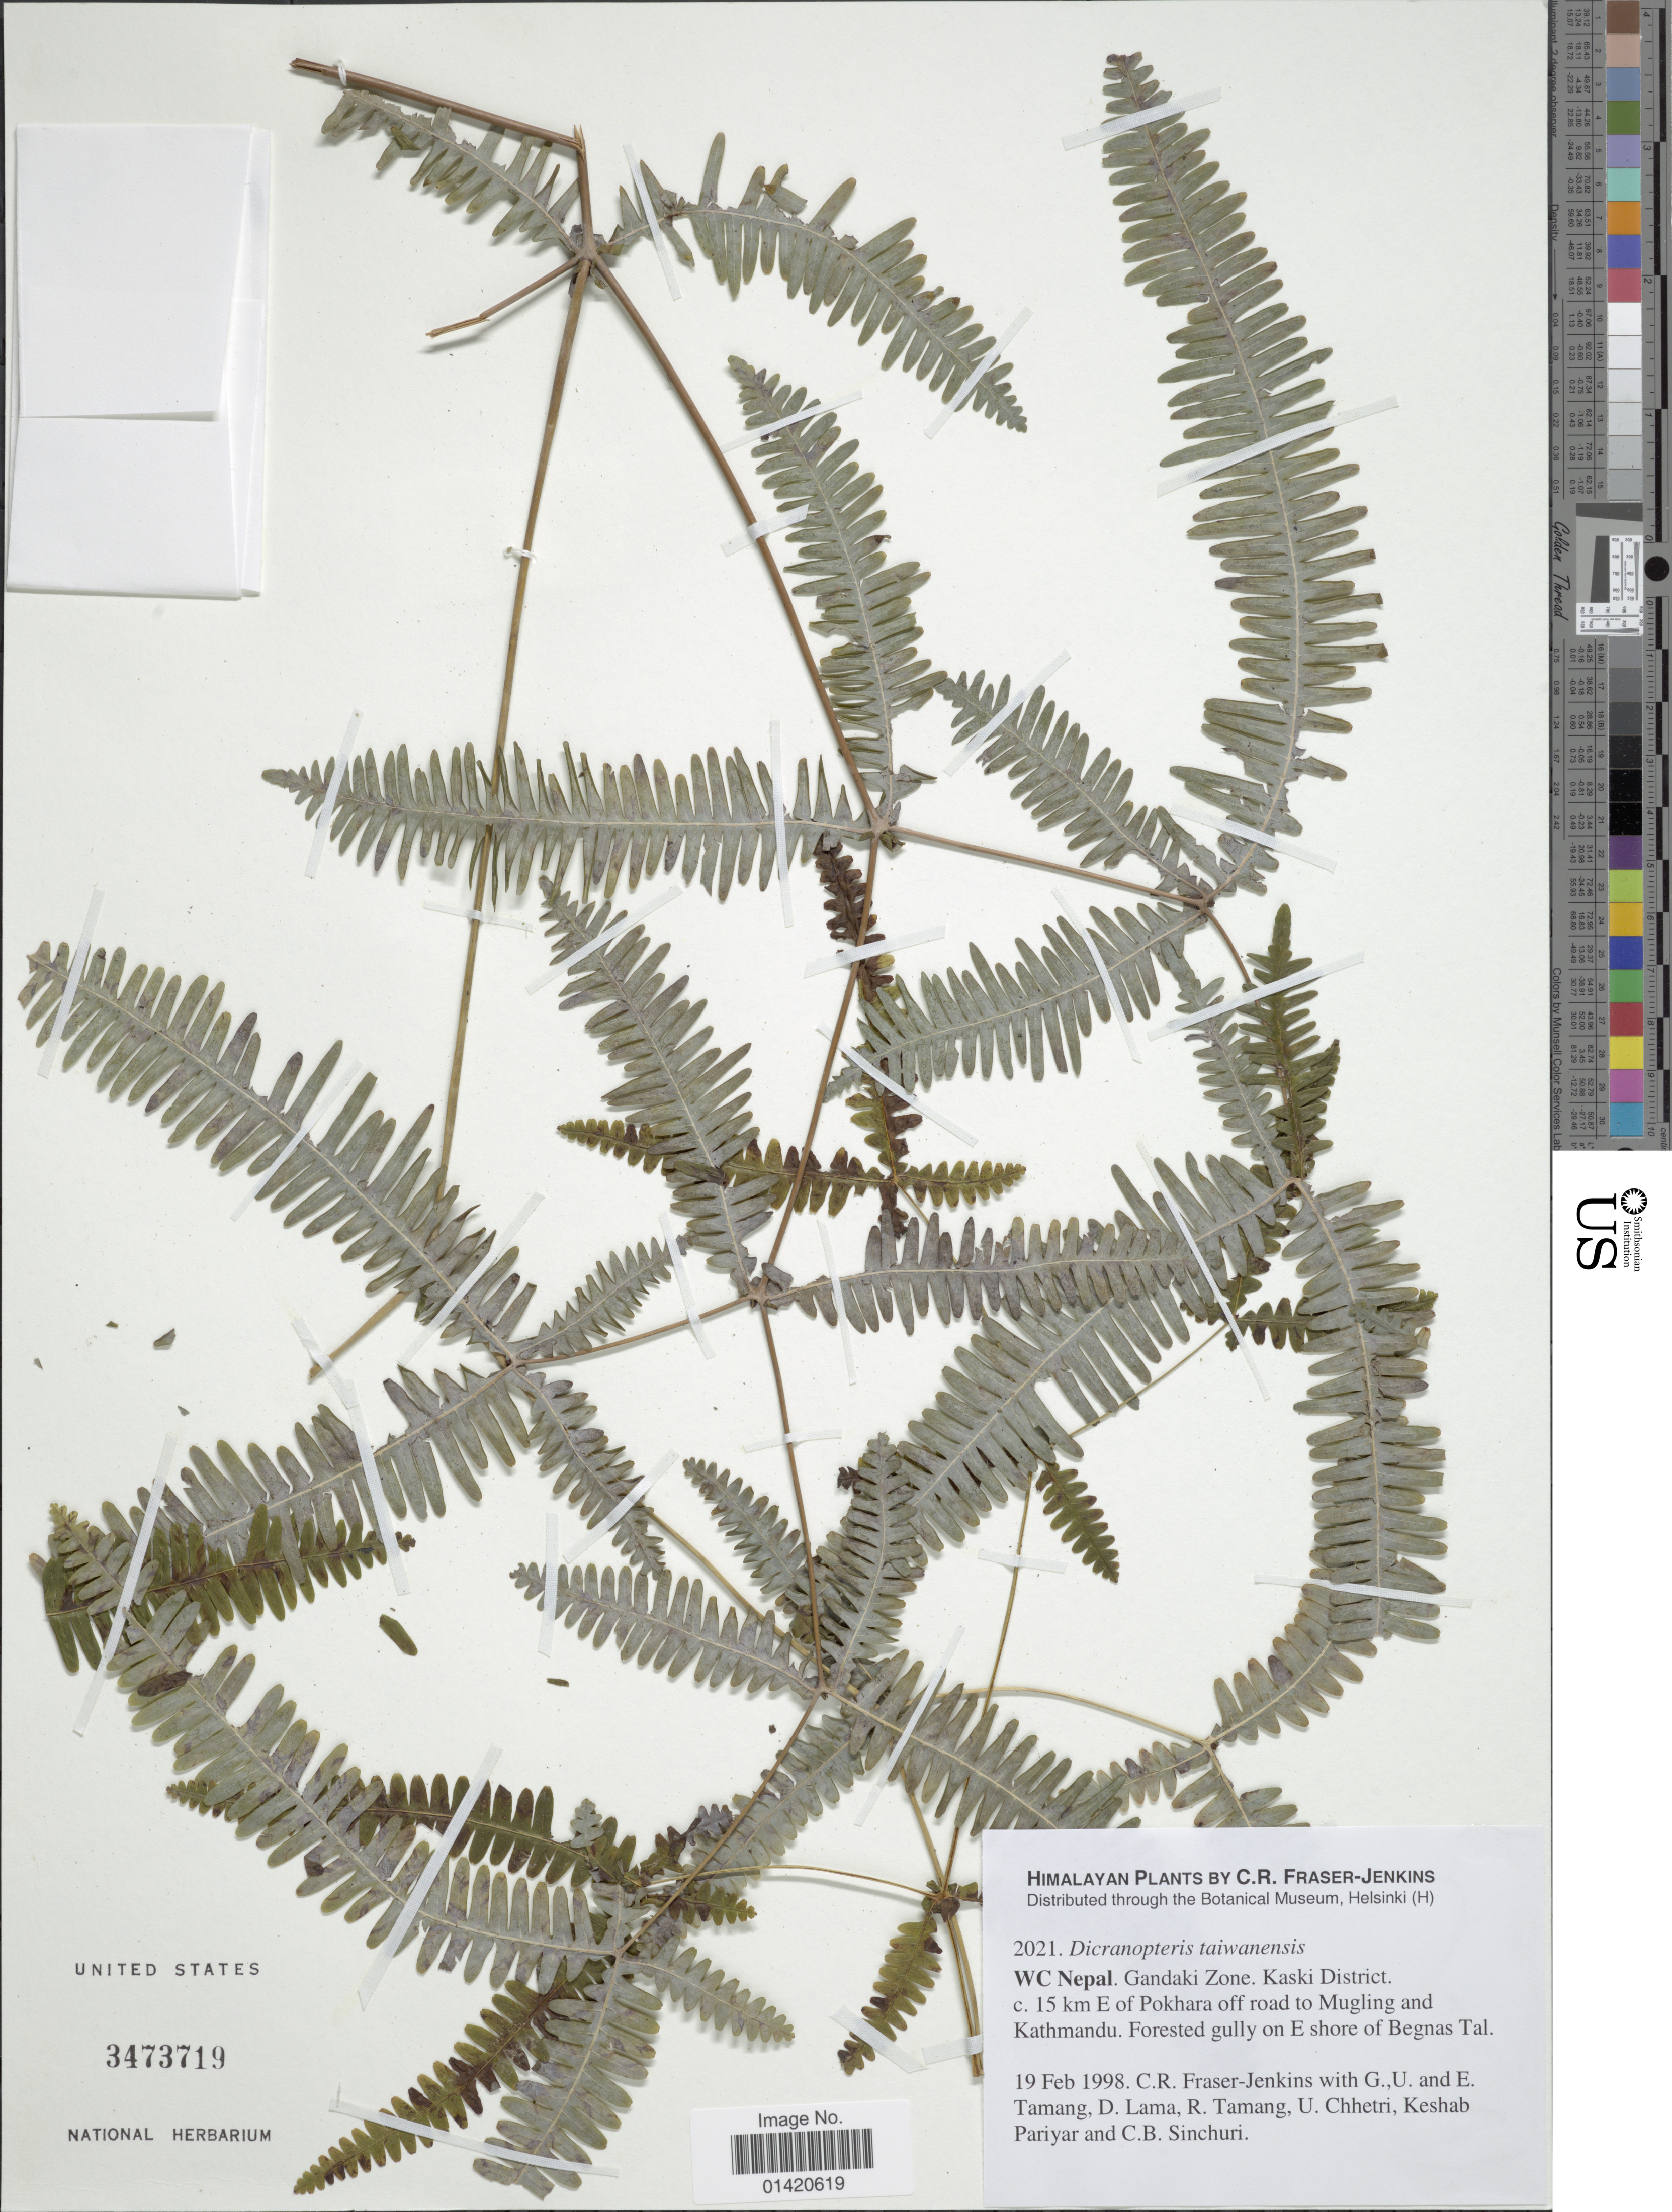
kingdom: Plantae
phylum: Tracheophyta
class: Polypodiopsida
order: Gleicheniales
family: Gleicheniaceae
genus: Dicranopteris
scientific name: Dicranopteris taiwanensis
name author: Ching & P.S. Chiu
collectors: C. R. Fraser-Jenkins, G. Tamang, E. Tamang, D. Lama & et al.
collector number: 2021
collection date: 1998-02-19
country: Nepal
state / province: Gandaki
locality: WC Nepal. Gandaki Zone. Kaski District. c. 15 km E of Pokhara off road to Mugling and Kathmandu. Forested gully on E shore of Begnas Tal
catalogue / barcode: US 3473719